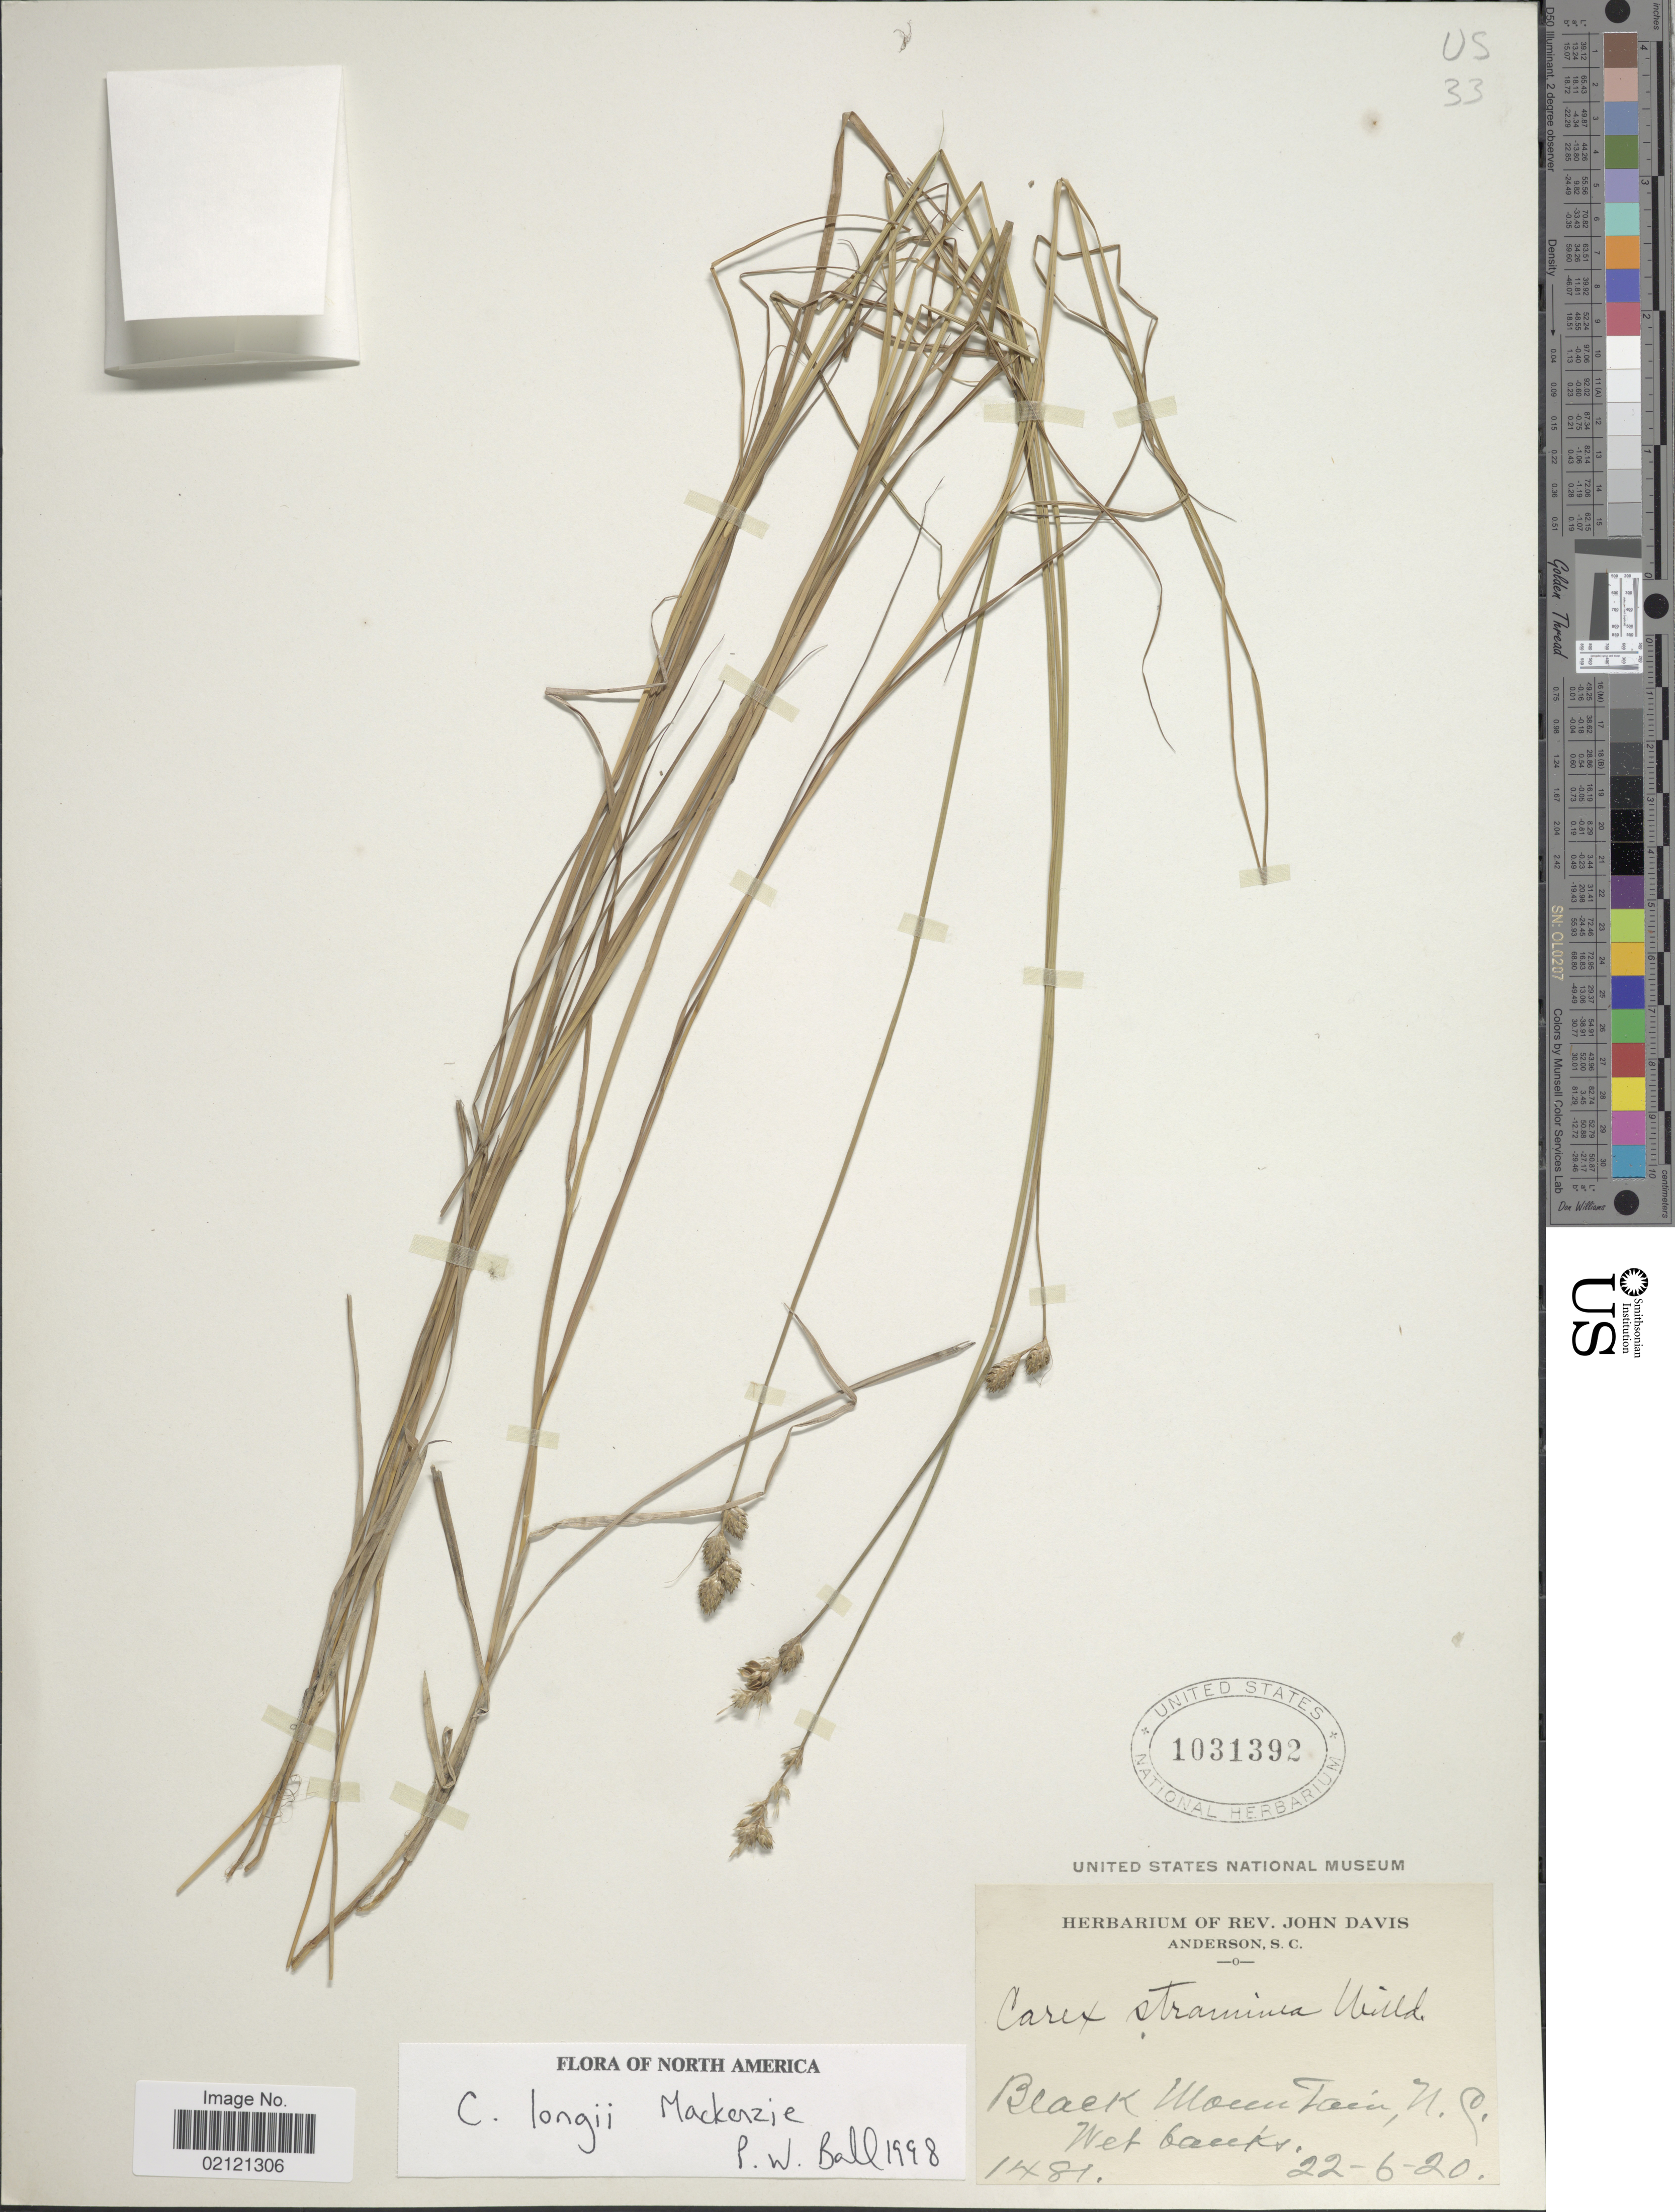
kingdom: Plantae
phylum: Tracheophyta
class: Liliopsida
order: Poales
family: Cyperaceae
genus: Carex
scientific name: Carex longii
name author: Mack.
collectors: ex herb. Rev. John Davis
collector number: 1481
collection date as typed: Transcribed d/m/y: 22/6/20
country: United States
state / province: North Carolina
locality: Black Mountains, N.C.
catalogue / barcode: US 1031392